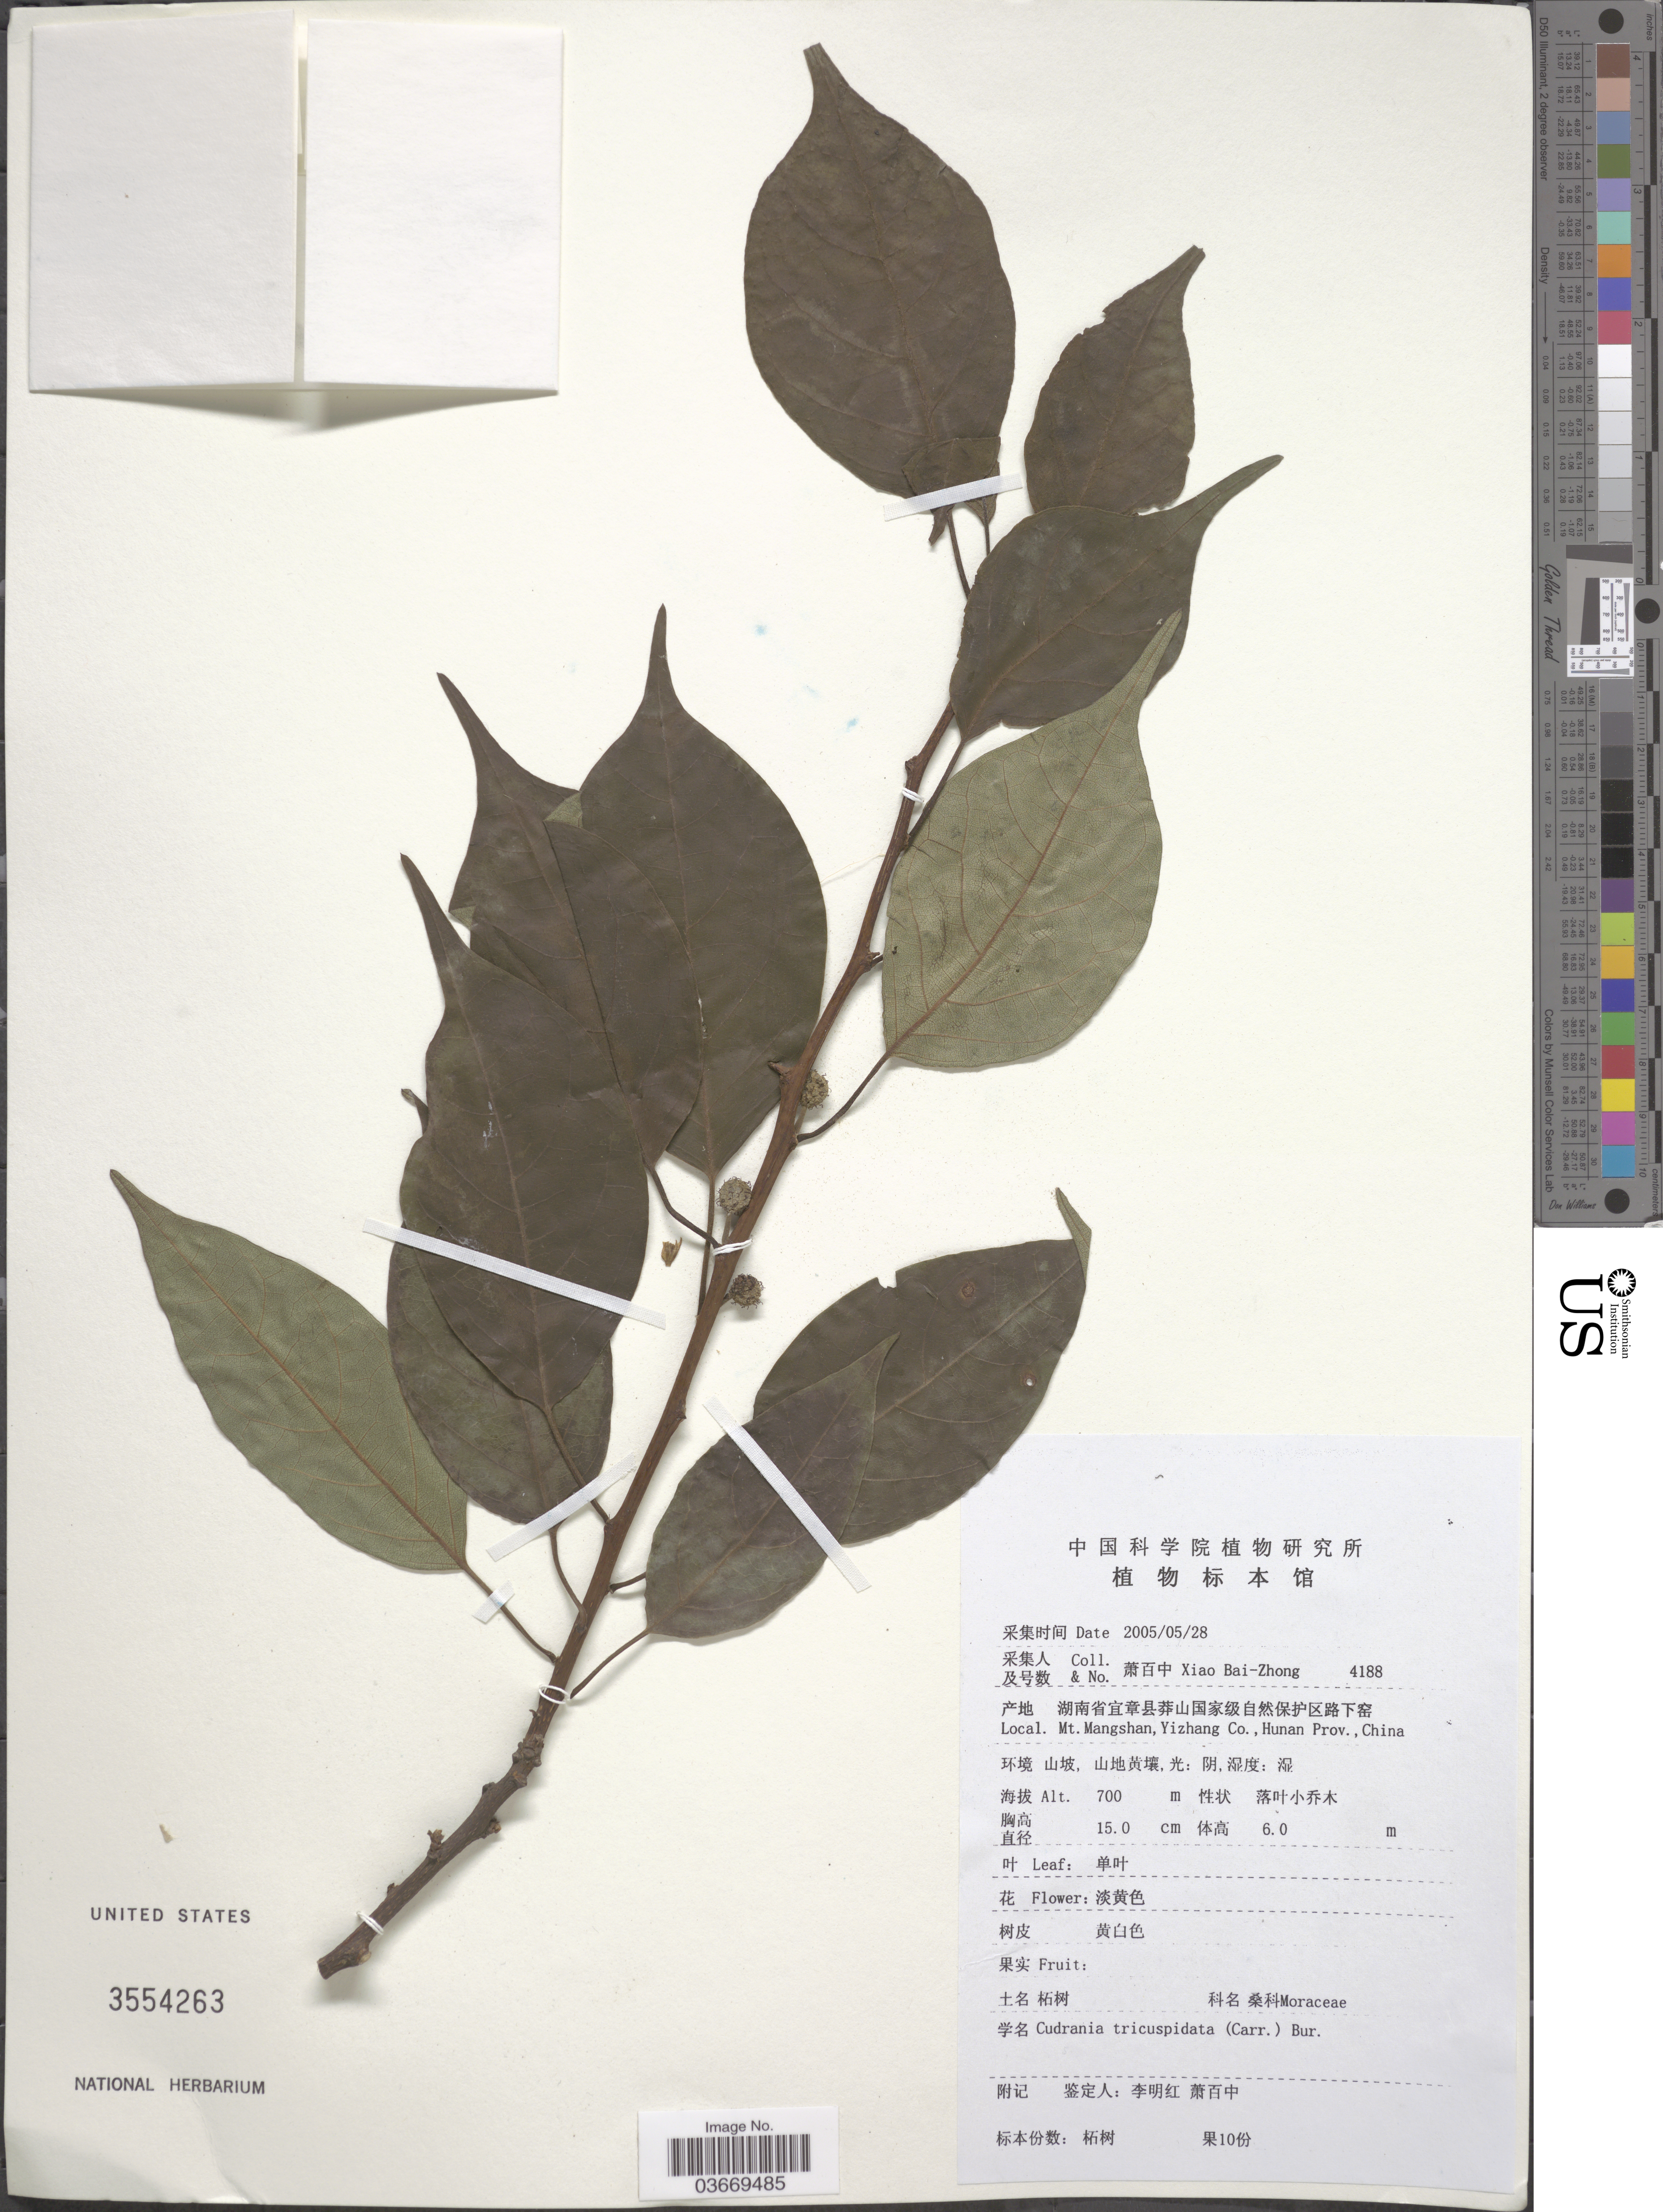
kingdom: Plantae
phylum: Tracheophyta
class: Magnoliopsida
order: Rosales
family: Moraceae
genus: Maclura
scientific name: Maclura tricuspidata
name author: Carrière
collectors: B. Z. Xiao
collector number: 4188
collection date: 2005-05-28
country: China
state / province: Hunan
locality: Mt. Mangshan, Yizhang Co.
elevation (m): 700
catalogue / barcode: US 3554263